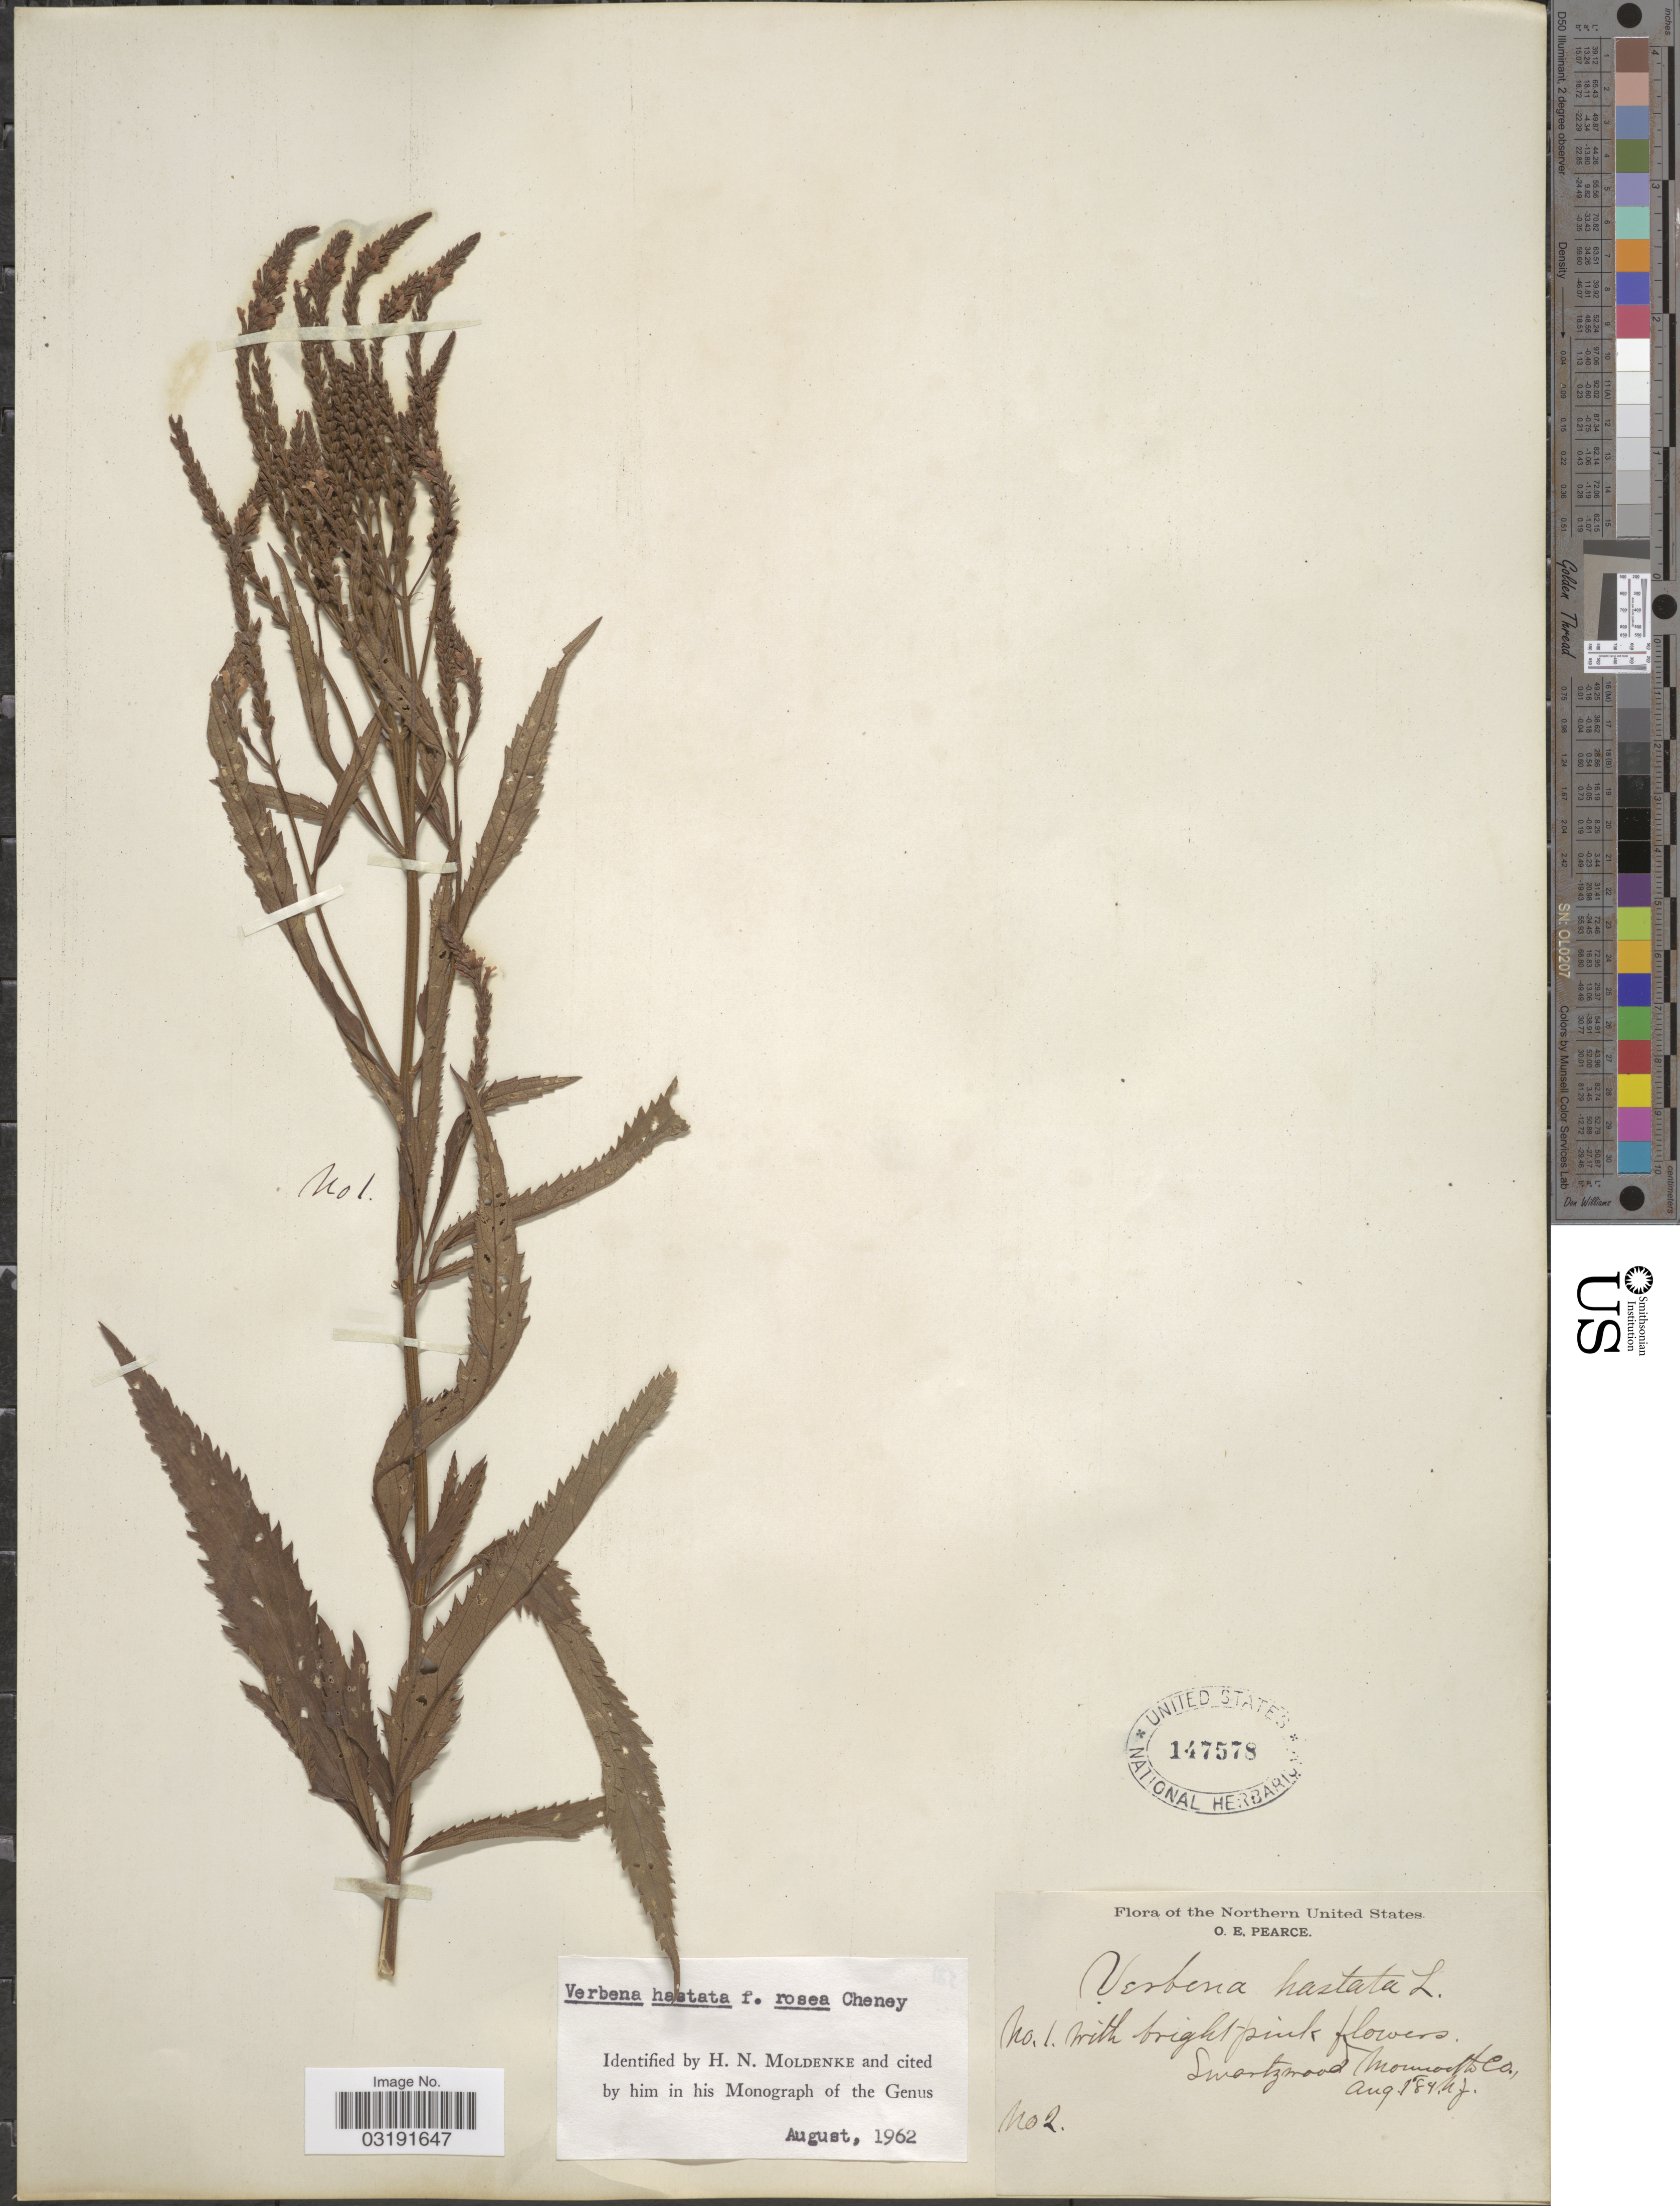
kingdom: Plantae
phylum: Tracheophyta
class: Magnoliopsida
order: Lamiales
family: Verbenaceae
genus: Verbena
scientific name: Verbena hastata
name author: L.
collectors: O. E. Pearce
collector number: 2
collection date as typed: Transcribed d/m/y: 1/8/89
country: United States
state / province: New Jersey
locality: Smartswood, Monmouth Co. Northern United States.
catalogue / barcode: US 147578